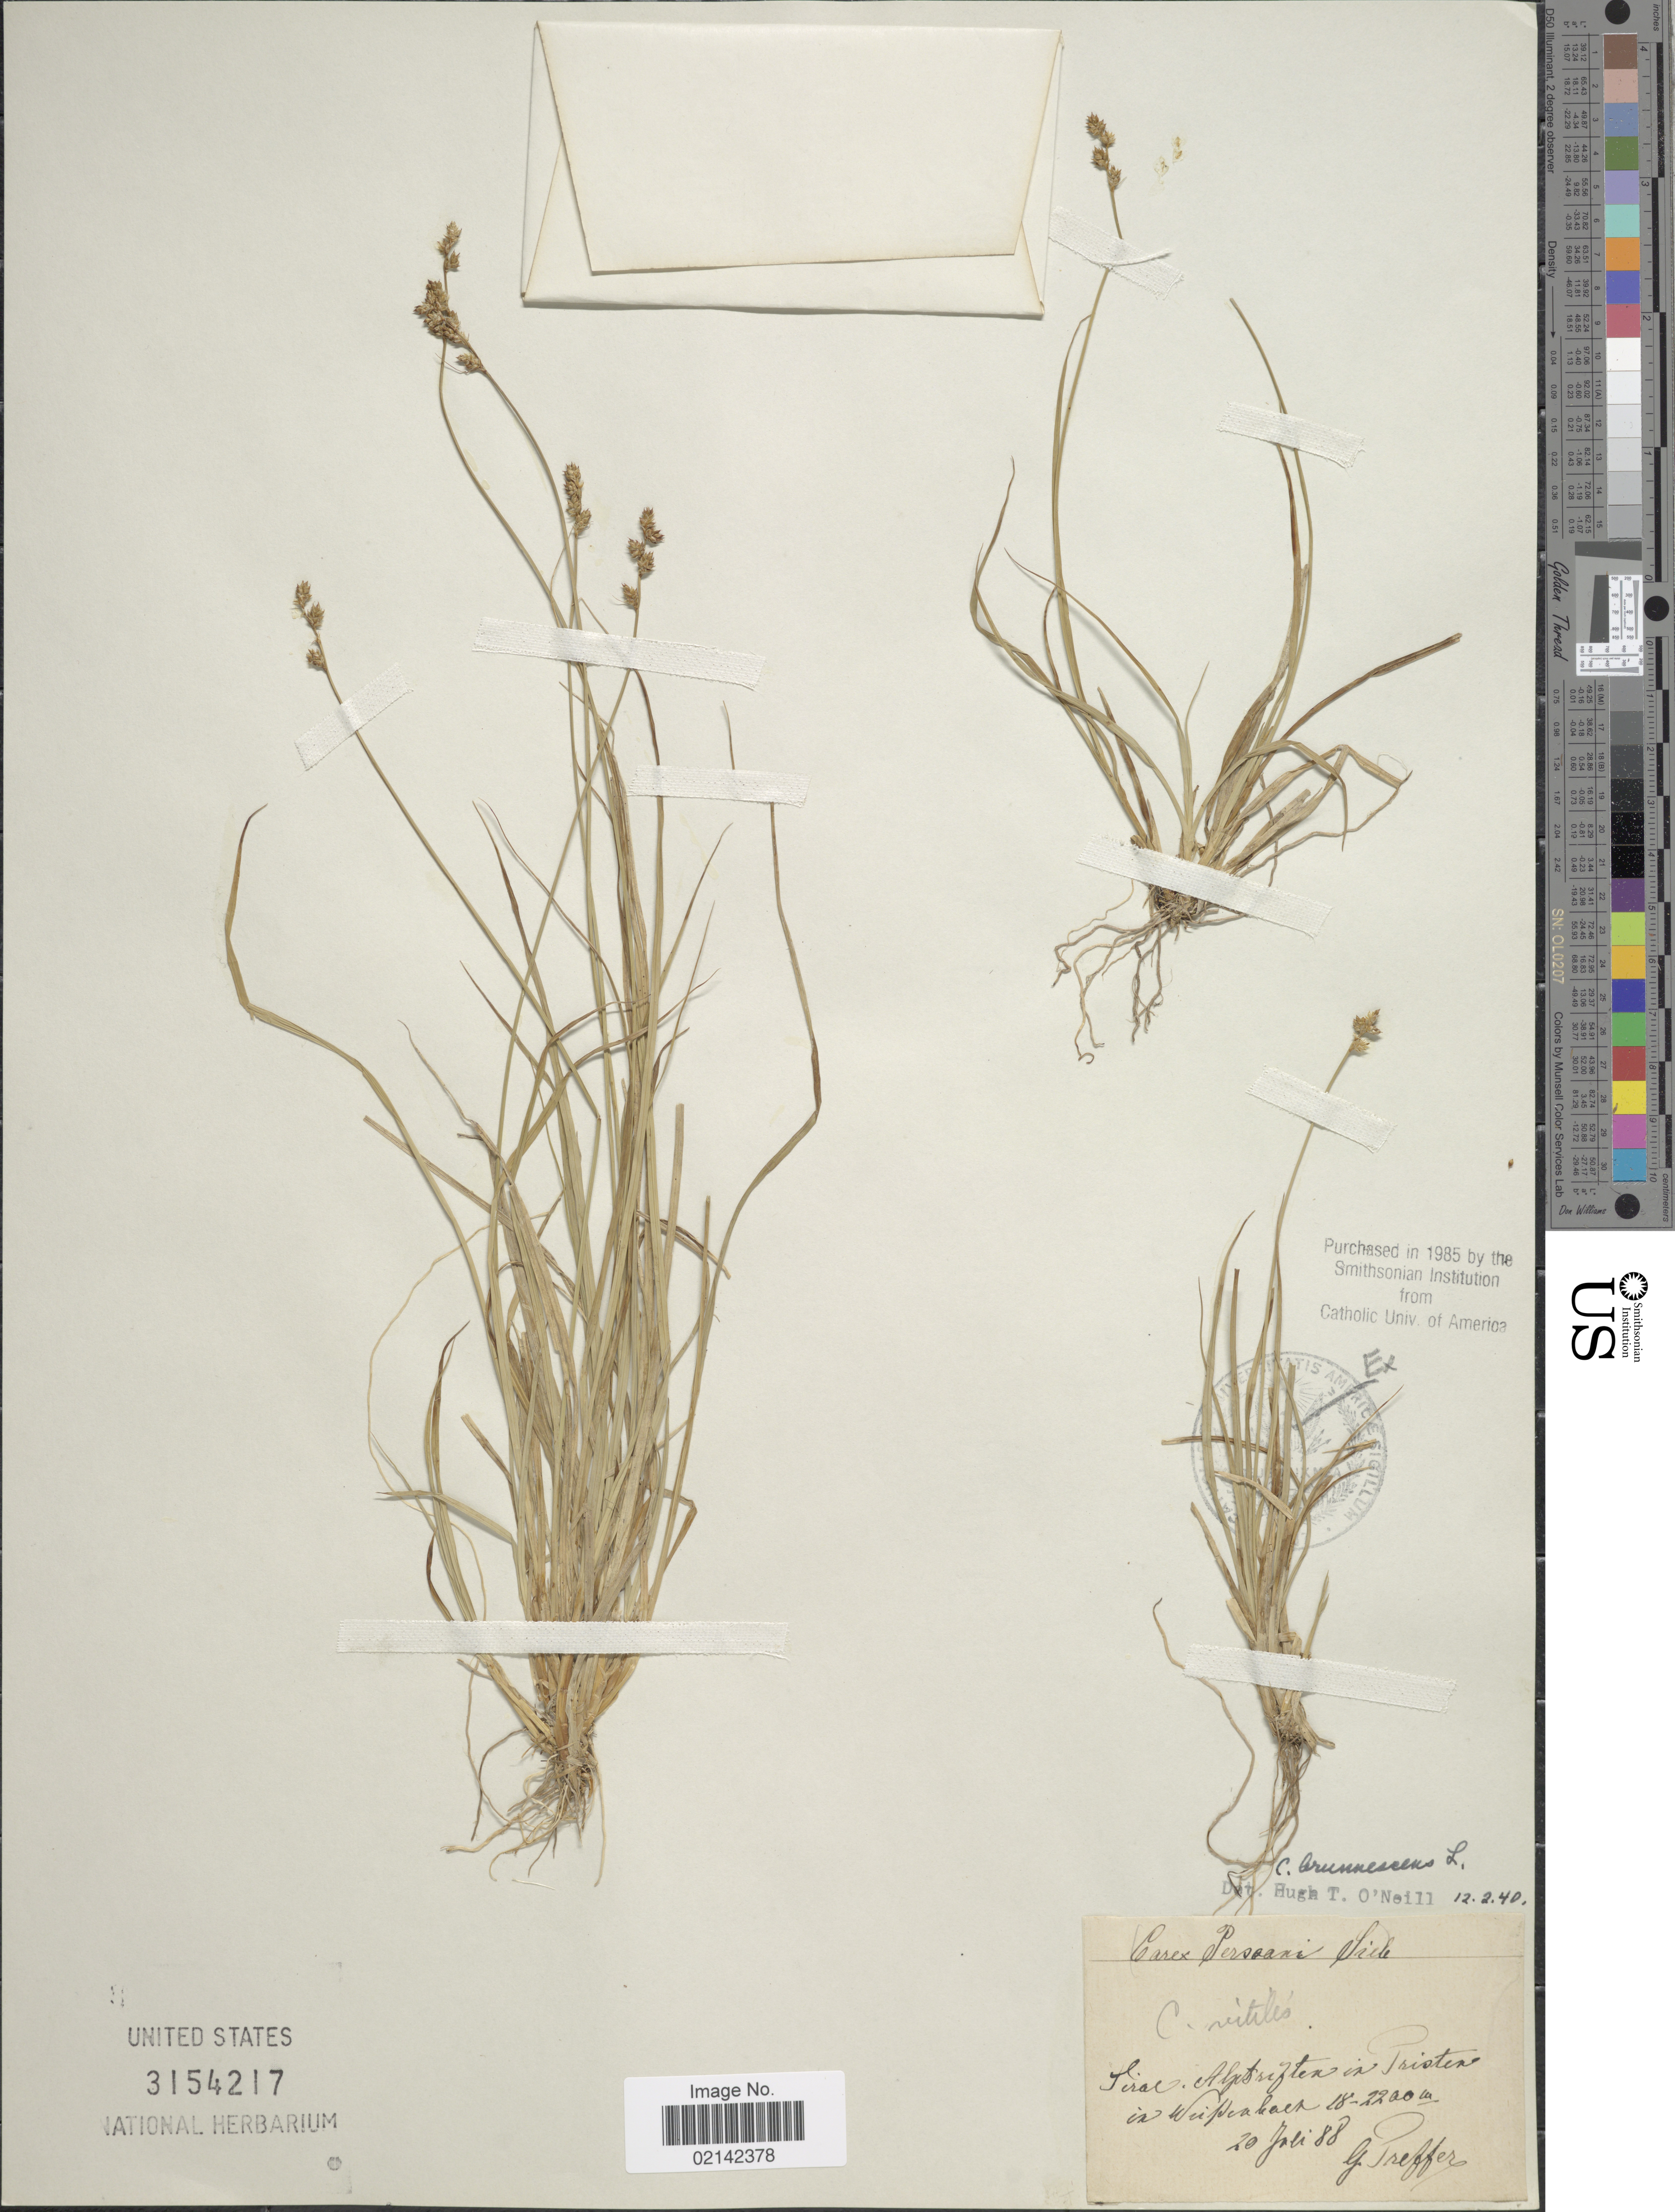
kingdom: Plantae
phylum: Tracheophyta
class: Liliopsida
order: Poales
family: Cyperaceae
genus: Carex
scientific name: Carex brunnescens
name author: (Pers.) Poir.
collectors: G. Treffer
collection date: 1888-07-20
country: Austria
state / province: Tirol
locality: Tirol. Alptriften in Tristen in Weißenbach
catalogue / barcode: US 3154217